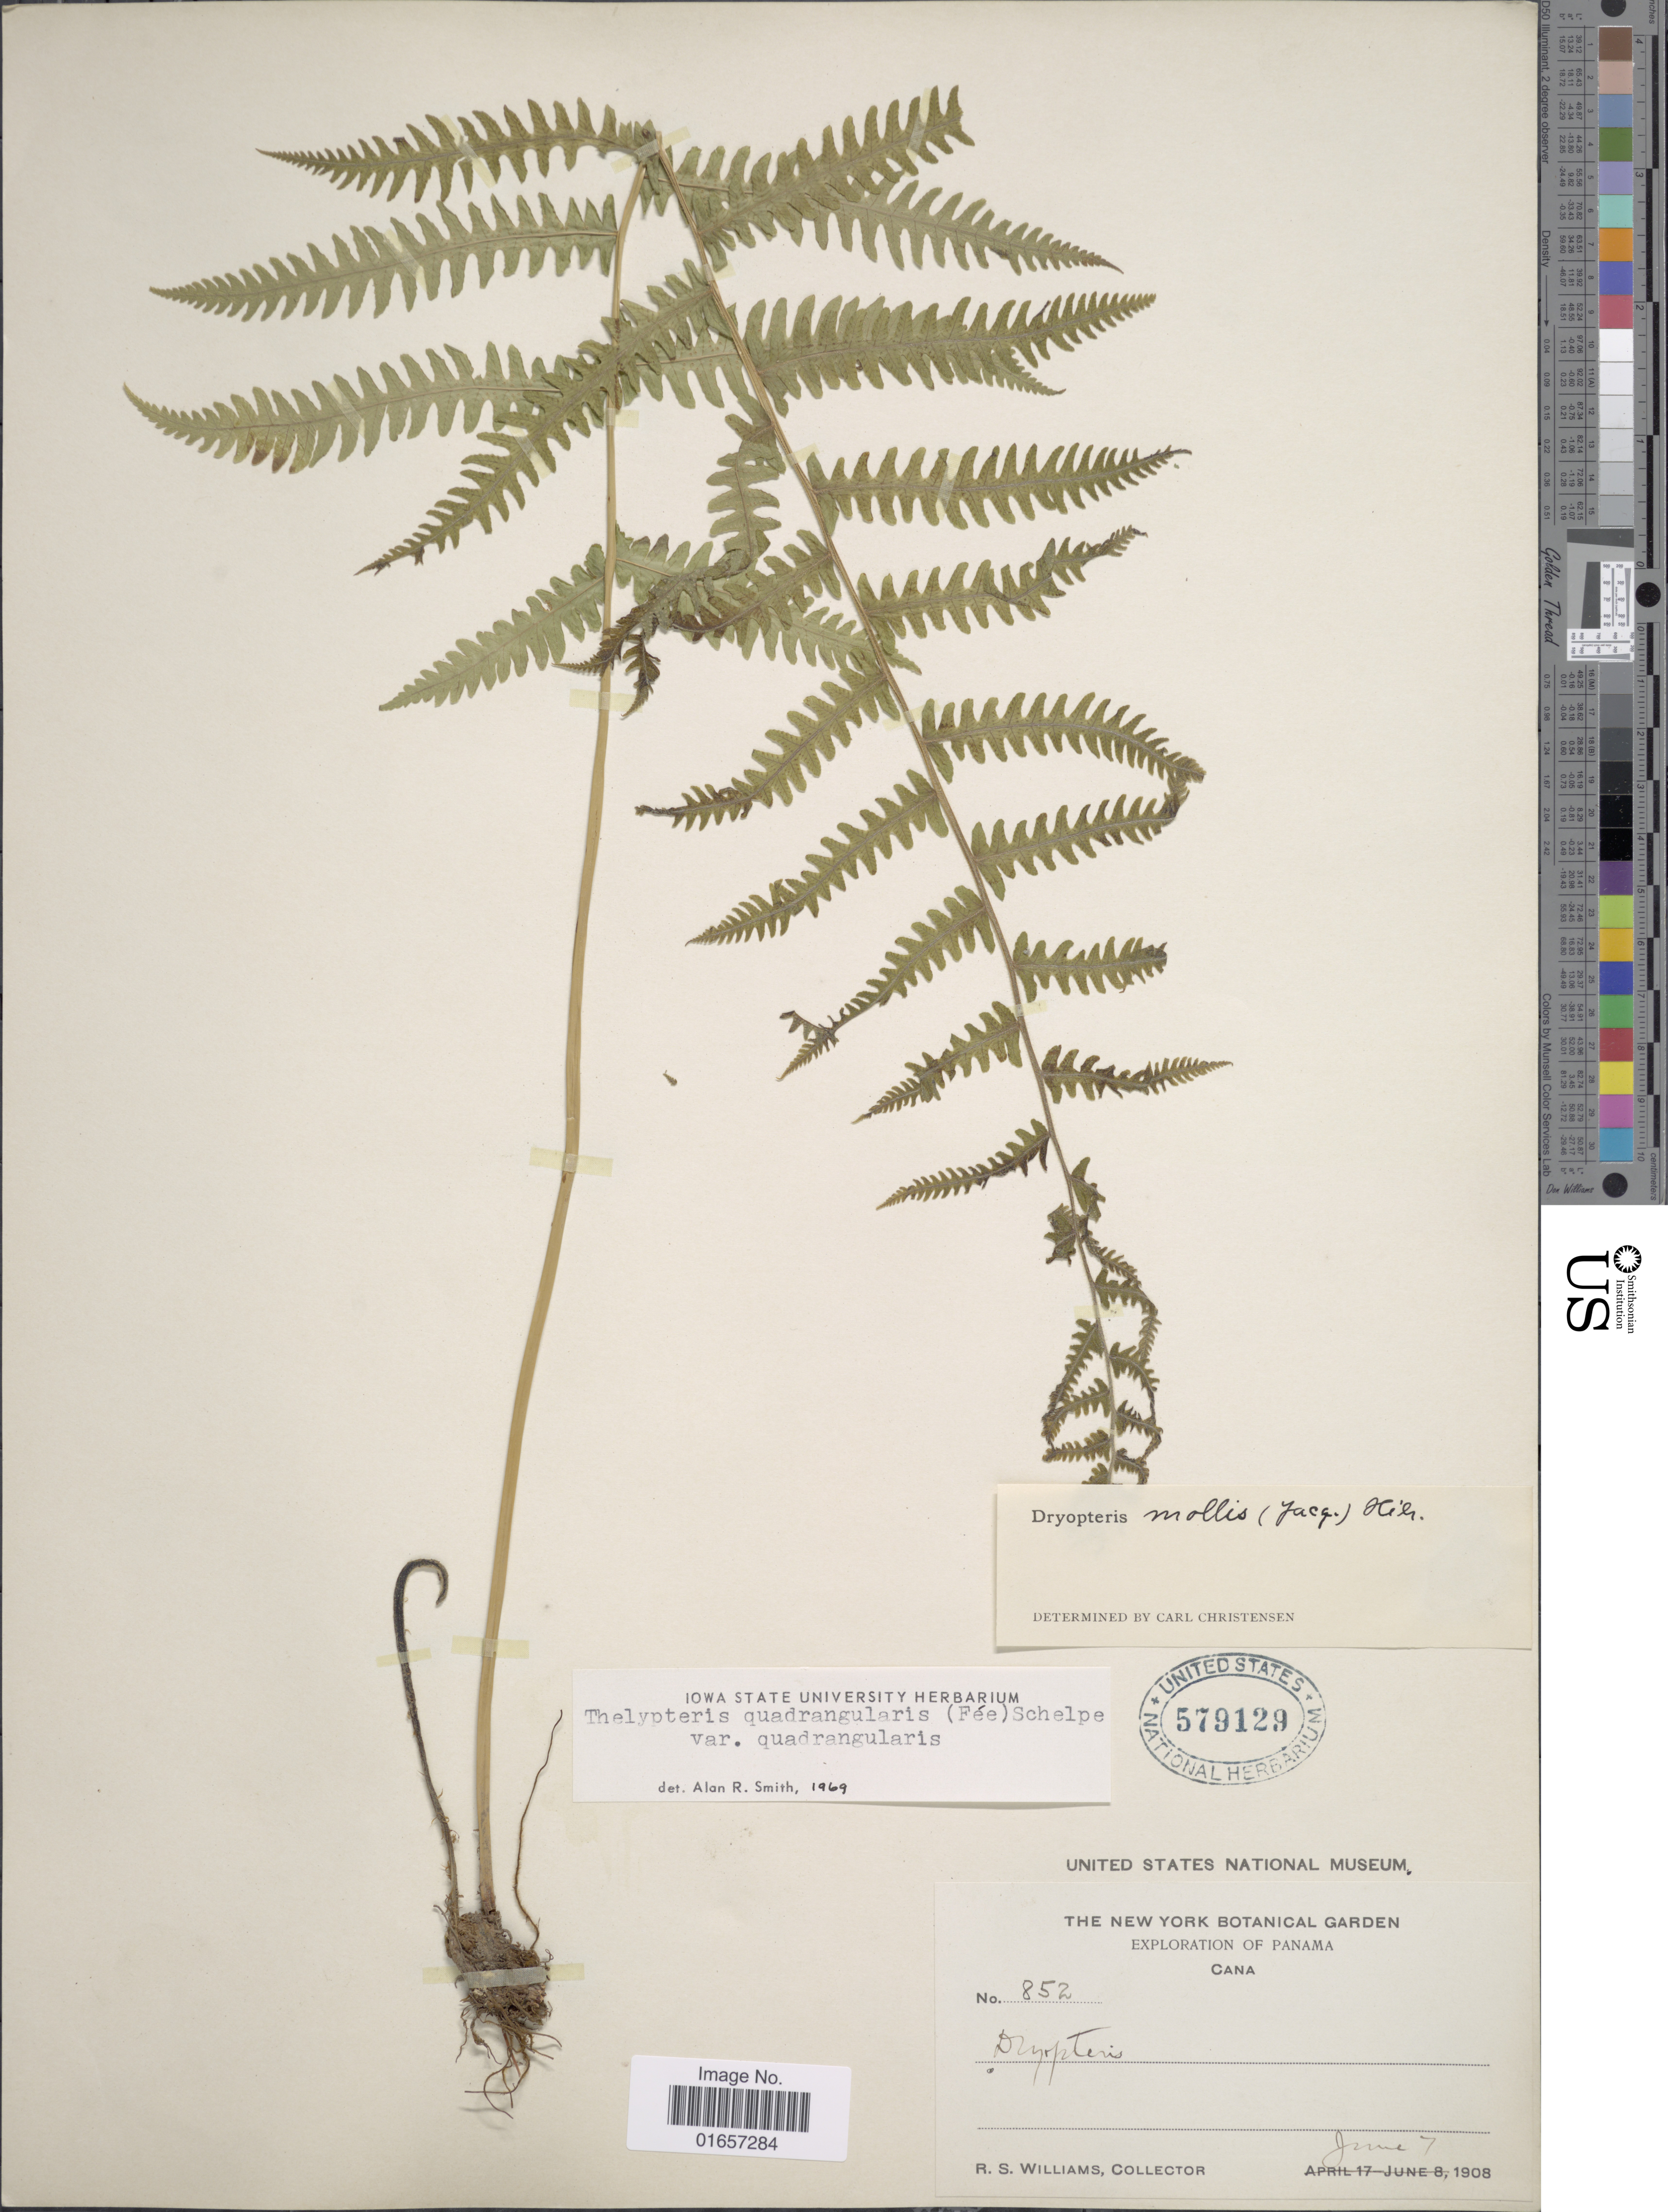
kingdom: Plantae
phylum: Tracheophyta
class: Polypodiopsida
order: Polypodiales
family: Thelypteridaceae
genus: Christella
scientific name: Christella hispidula var. hispidula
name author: (Decne.) Holttum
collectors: R. S. Williams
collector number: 852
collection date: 1908-06-07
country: Panama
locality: Cana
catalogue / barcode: US 579129